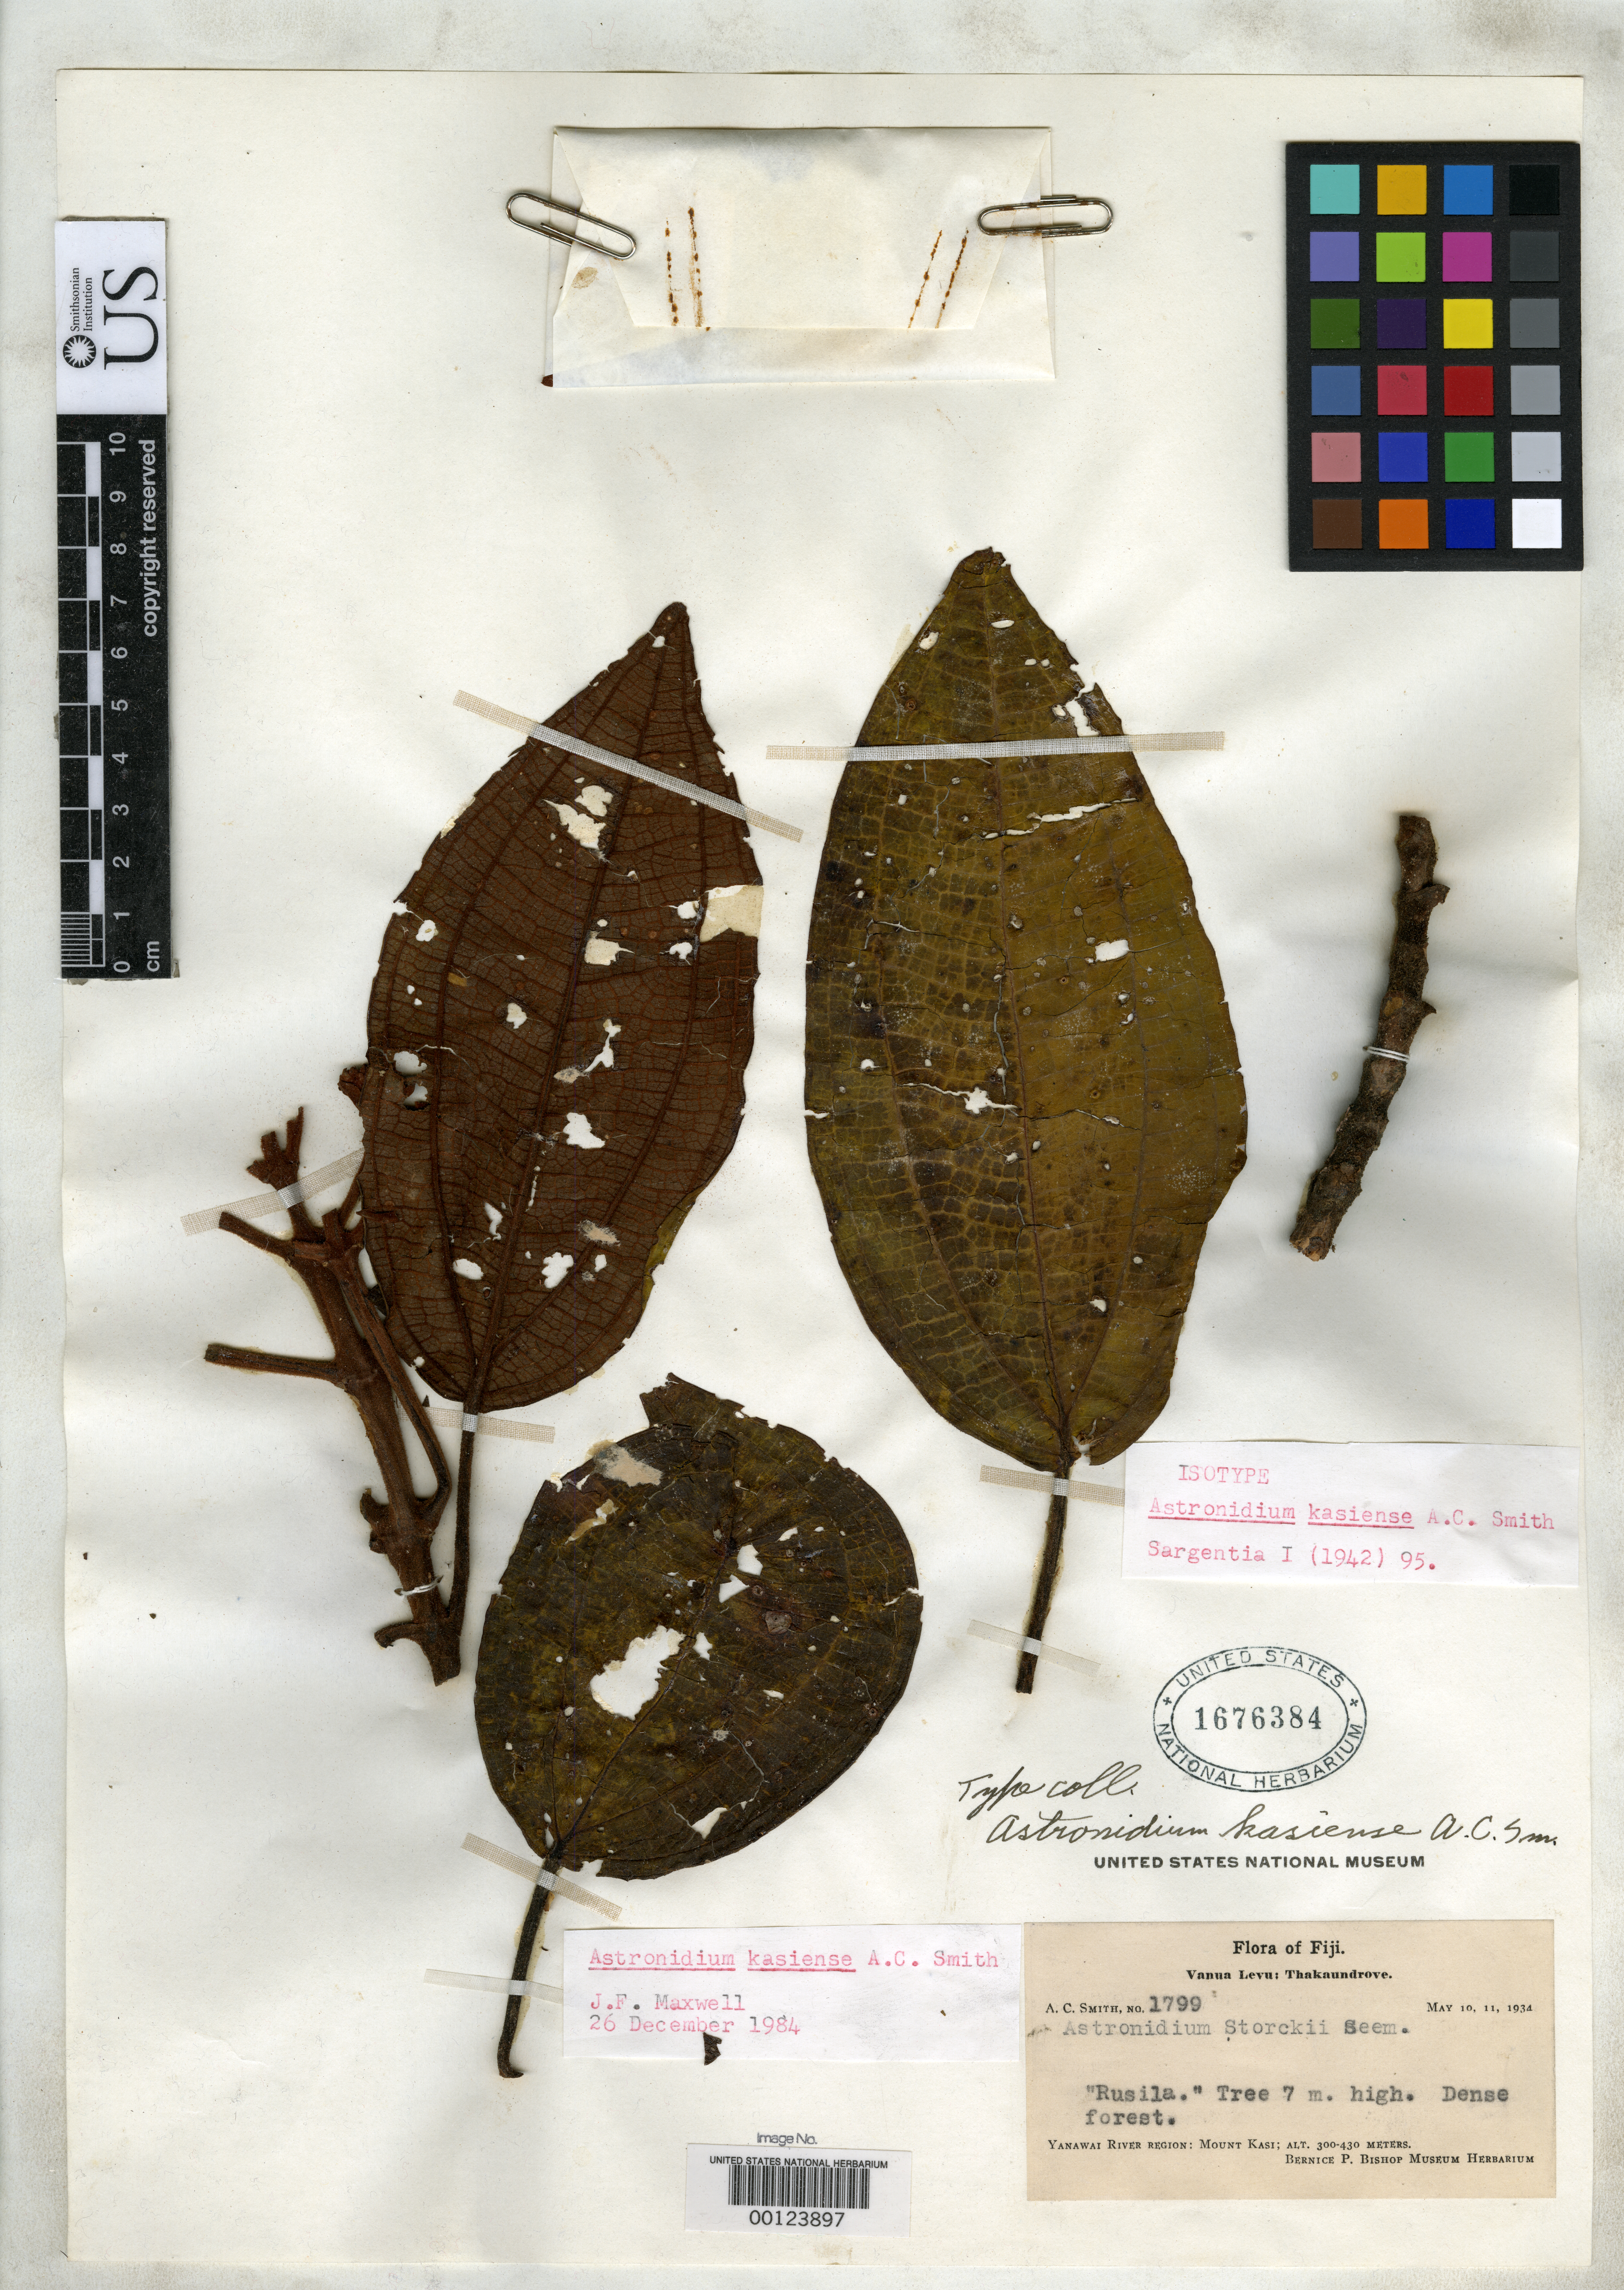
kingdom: Plantae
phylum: Tracheophyta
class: Magnoliopsida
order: Myrtales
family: Melastomataceae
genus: Astronidium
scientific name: Astronidium kasiense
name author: A.C. Sm.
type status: Isotype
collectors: A. C. Smith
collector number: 1799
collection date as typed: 10 May 1934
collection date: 1934-05-10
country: Fiji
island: Vanua Levu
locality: Thakaundrove, Yanawai River regio, Mount Kasi. [Vanua Levu Group]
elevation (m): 300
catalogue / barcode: US 1676384